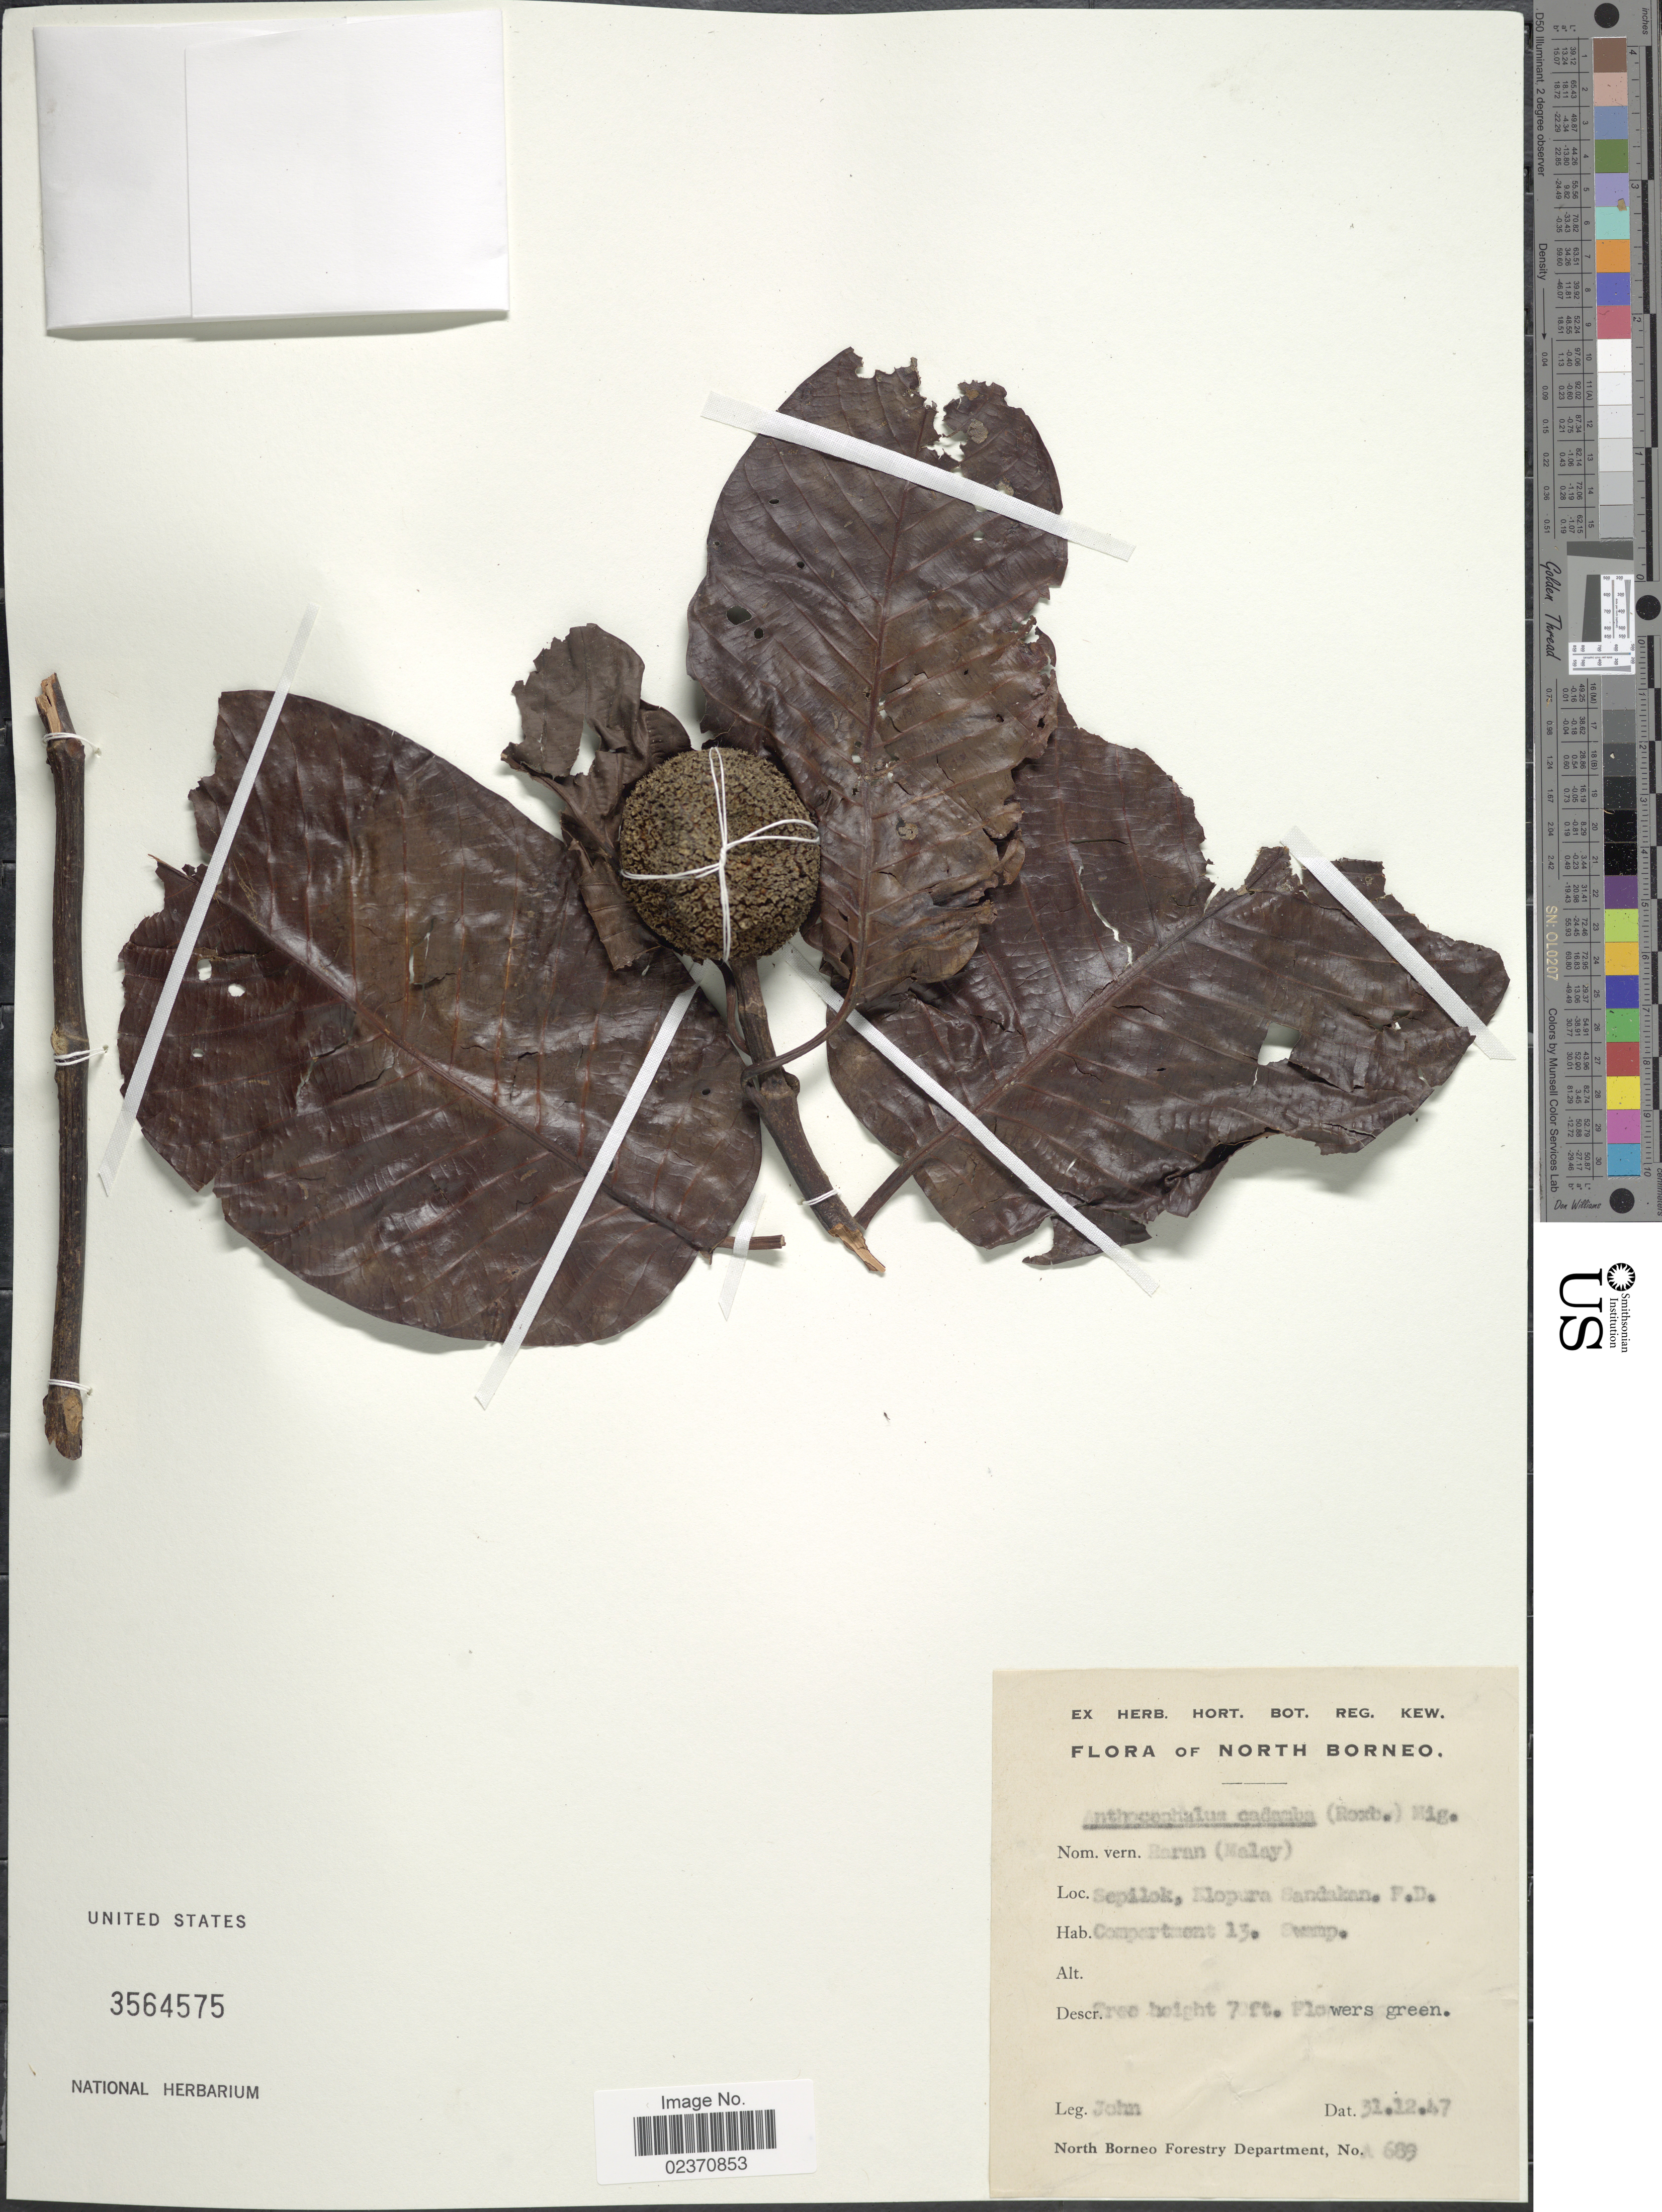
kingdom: Plantae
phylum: Tracheophyta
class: Magnoliopsida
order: Gentianales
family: Rubiaceae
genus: Neolamarckia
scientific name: Neolamarckia cadamba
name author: (Roxb.) Bosser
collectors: -. John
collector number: A 689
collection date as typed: Transcribed d/m/y: 31/12/47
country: Malaysia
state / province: Sabah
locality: North Borneo, Sepilok, Elopura, Sandakan, F.D., Compartment 13, swamp.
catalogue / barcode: US 3564575